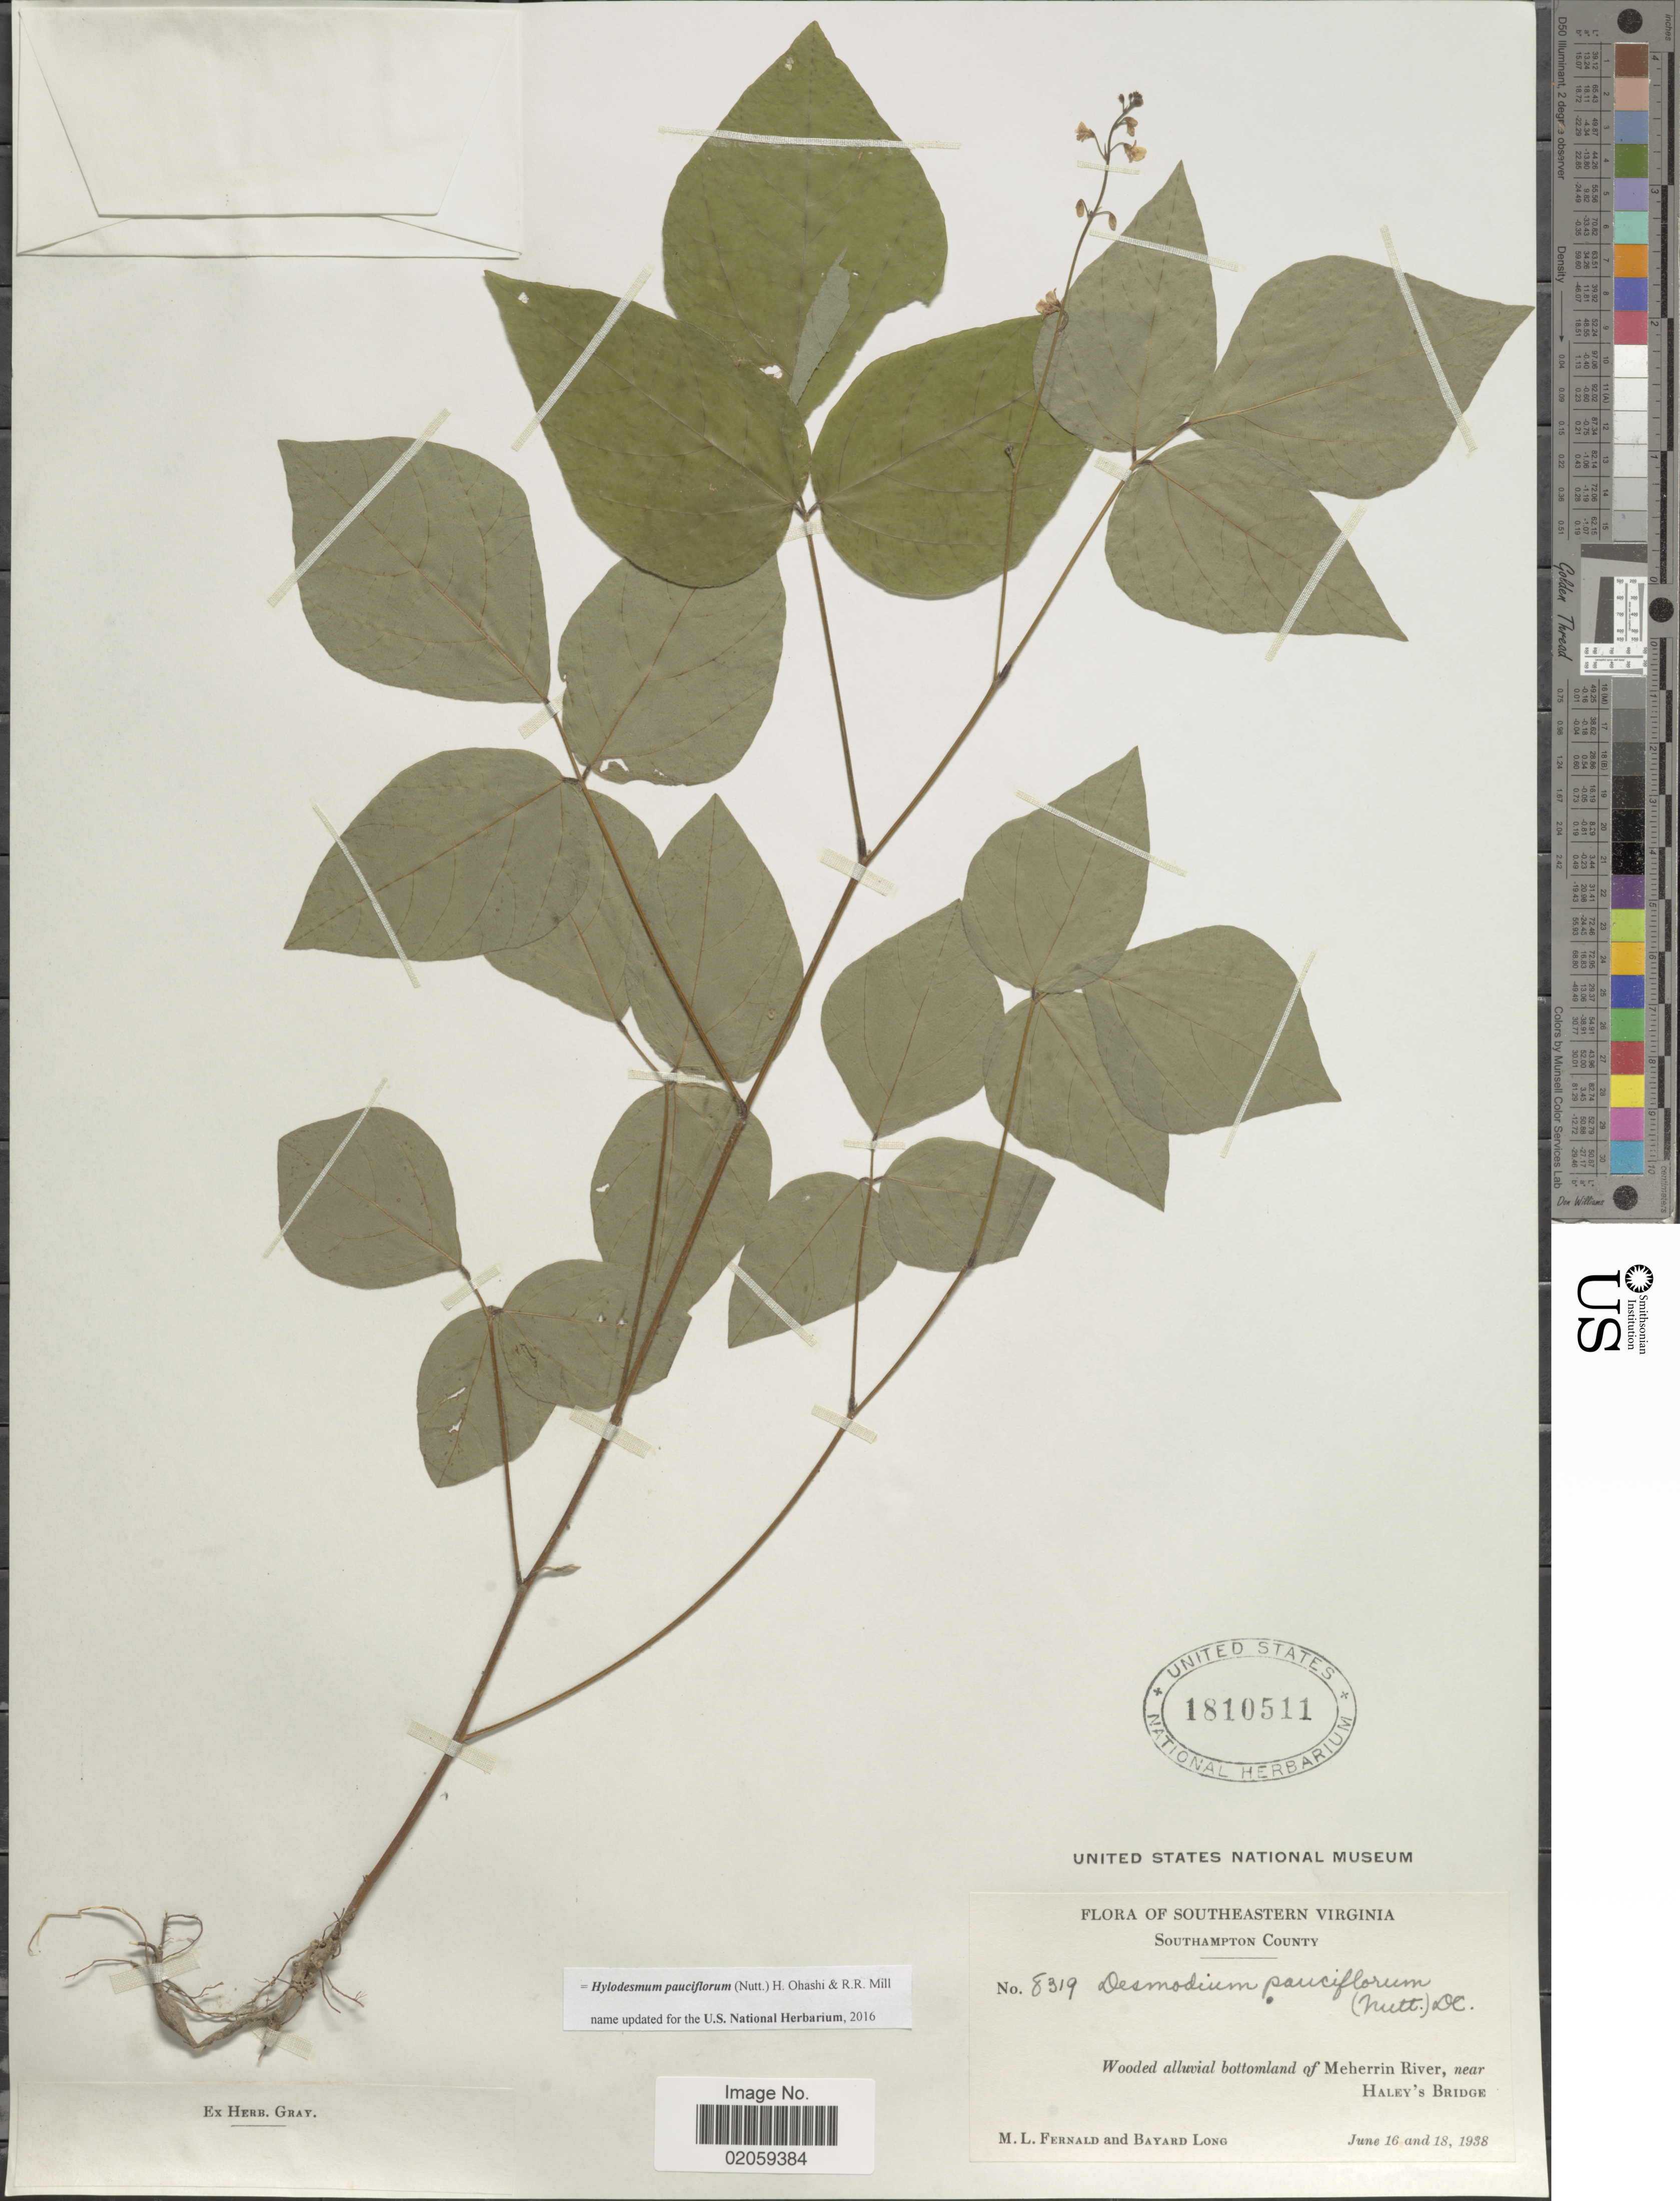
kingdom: Plantae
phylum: Tracheophyta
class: Magnoliopsida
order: Fabales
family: Fabaceae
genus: Hylodesmum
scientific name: Hylodesmum pauciflorum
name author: (Nutt.) H. Ohashi & R.R. Mill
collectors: M. L. Fernald & B. Long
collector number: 8319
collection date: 1938-06-16/1938-06-18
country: United States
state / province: Virginia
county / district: Southampton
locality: Southeastern Virginia, Southampton County, bottomland of Meherrin River, near Haley's Bridge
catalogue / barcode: US 1810511